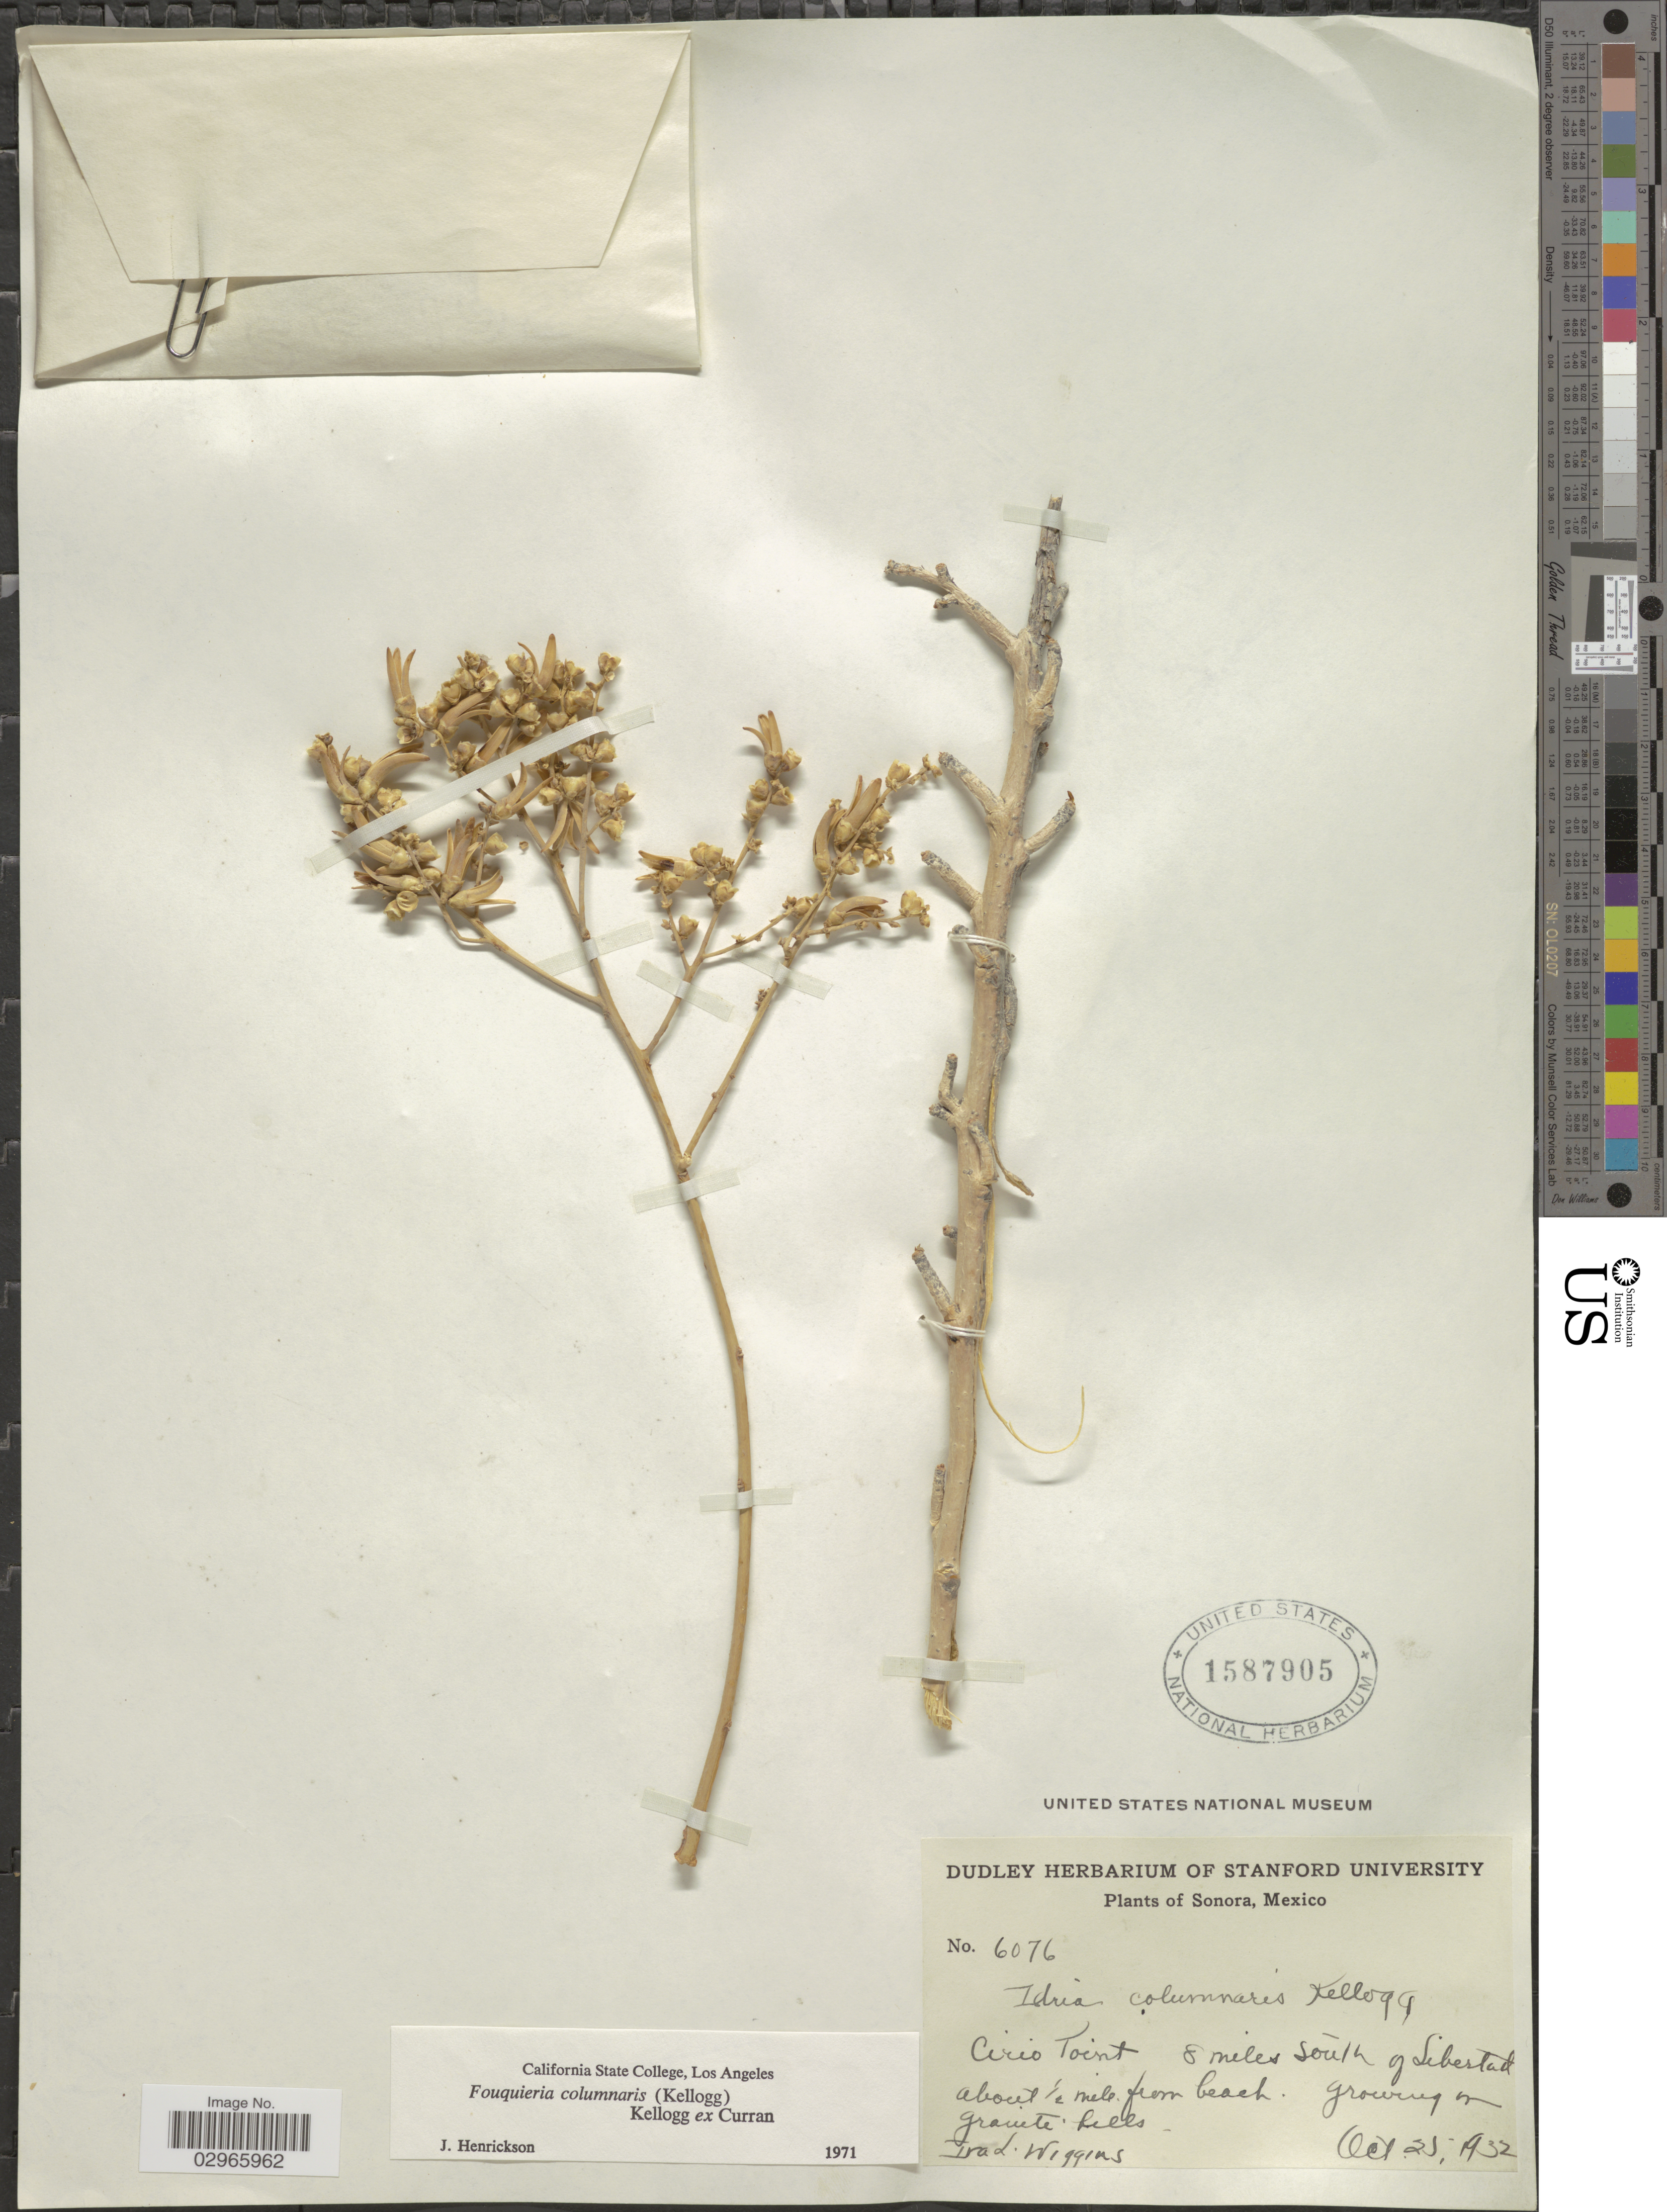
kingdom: Plantae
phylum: Tracheophyta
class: Magnoliopsida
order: Ericales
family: Fouquieriaceae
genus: Fouquieria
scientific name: Fouquieria columnaris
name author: Kellogg ex Curran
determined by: Henrickson, J.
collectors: I. L. Wiggins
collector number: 6076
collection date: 1932-10-25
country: Mexico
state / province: Sonora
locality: Cirio Point. 8 miles south of Libertad about ½ mile from beach.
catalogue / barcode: US 1587905